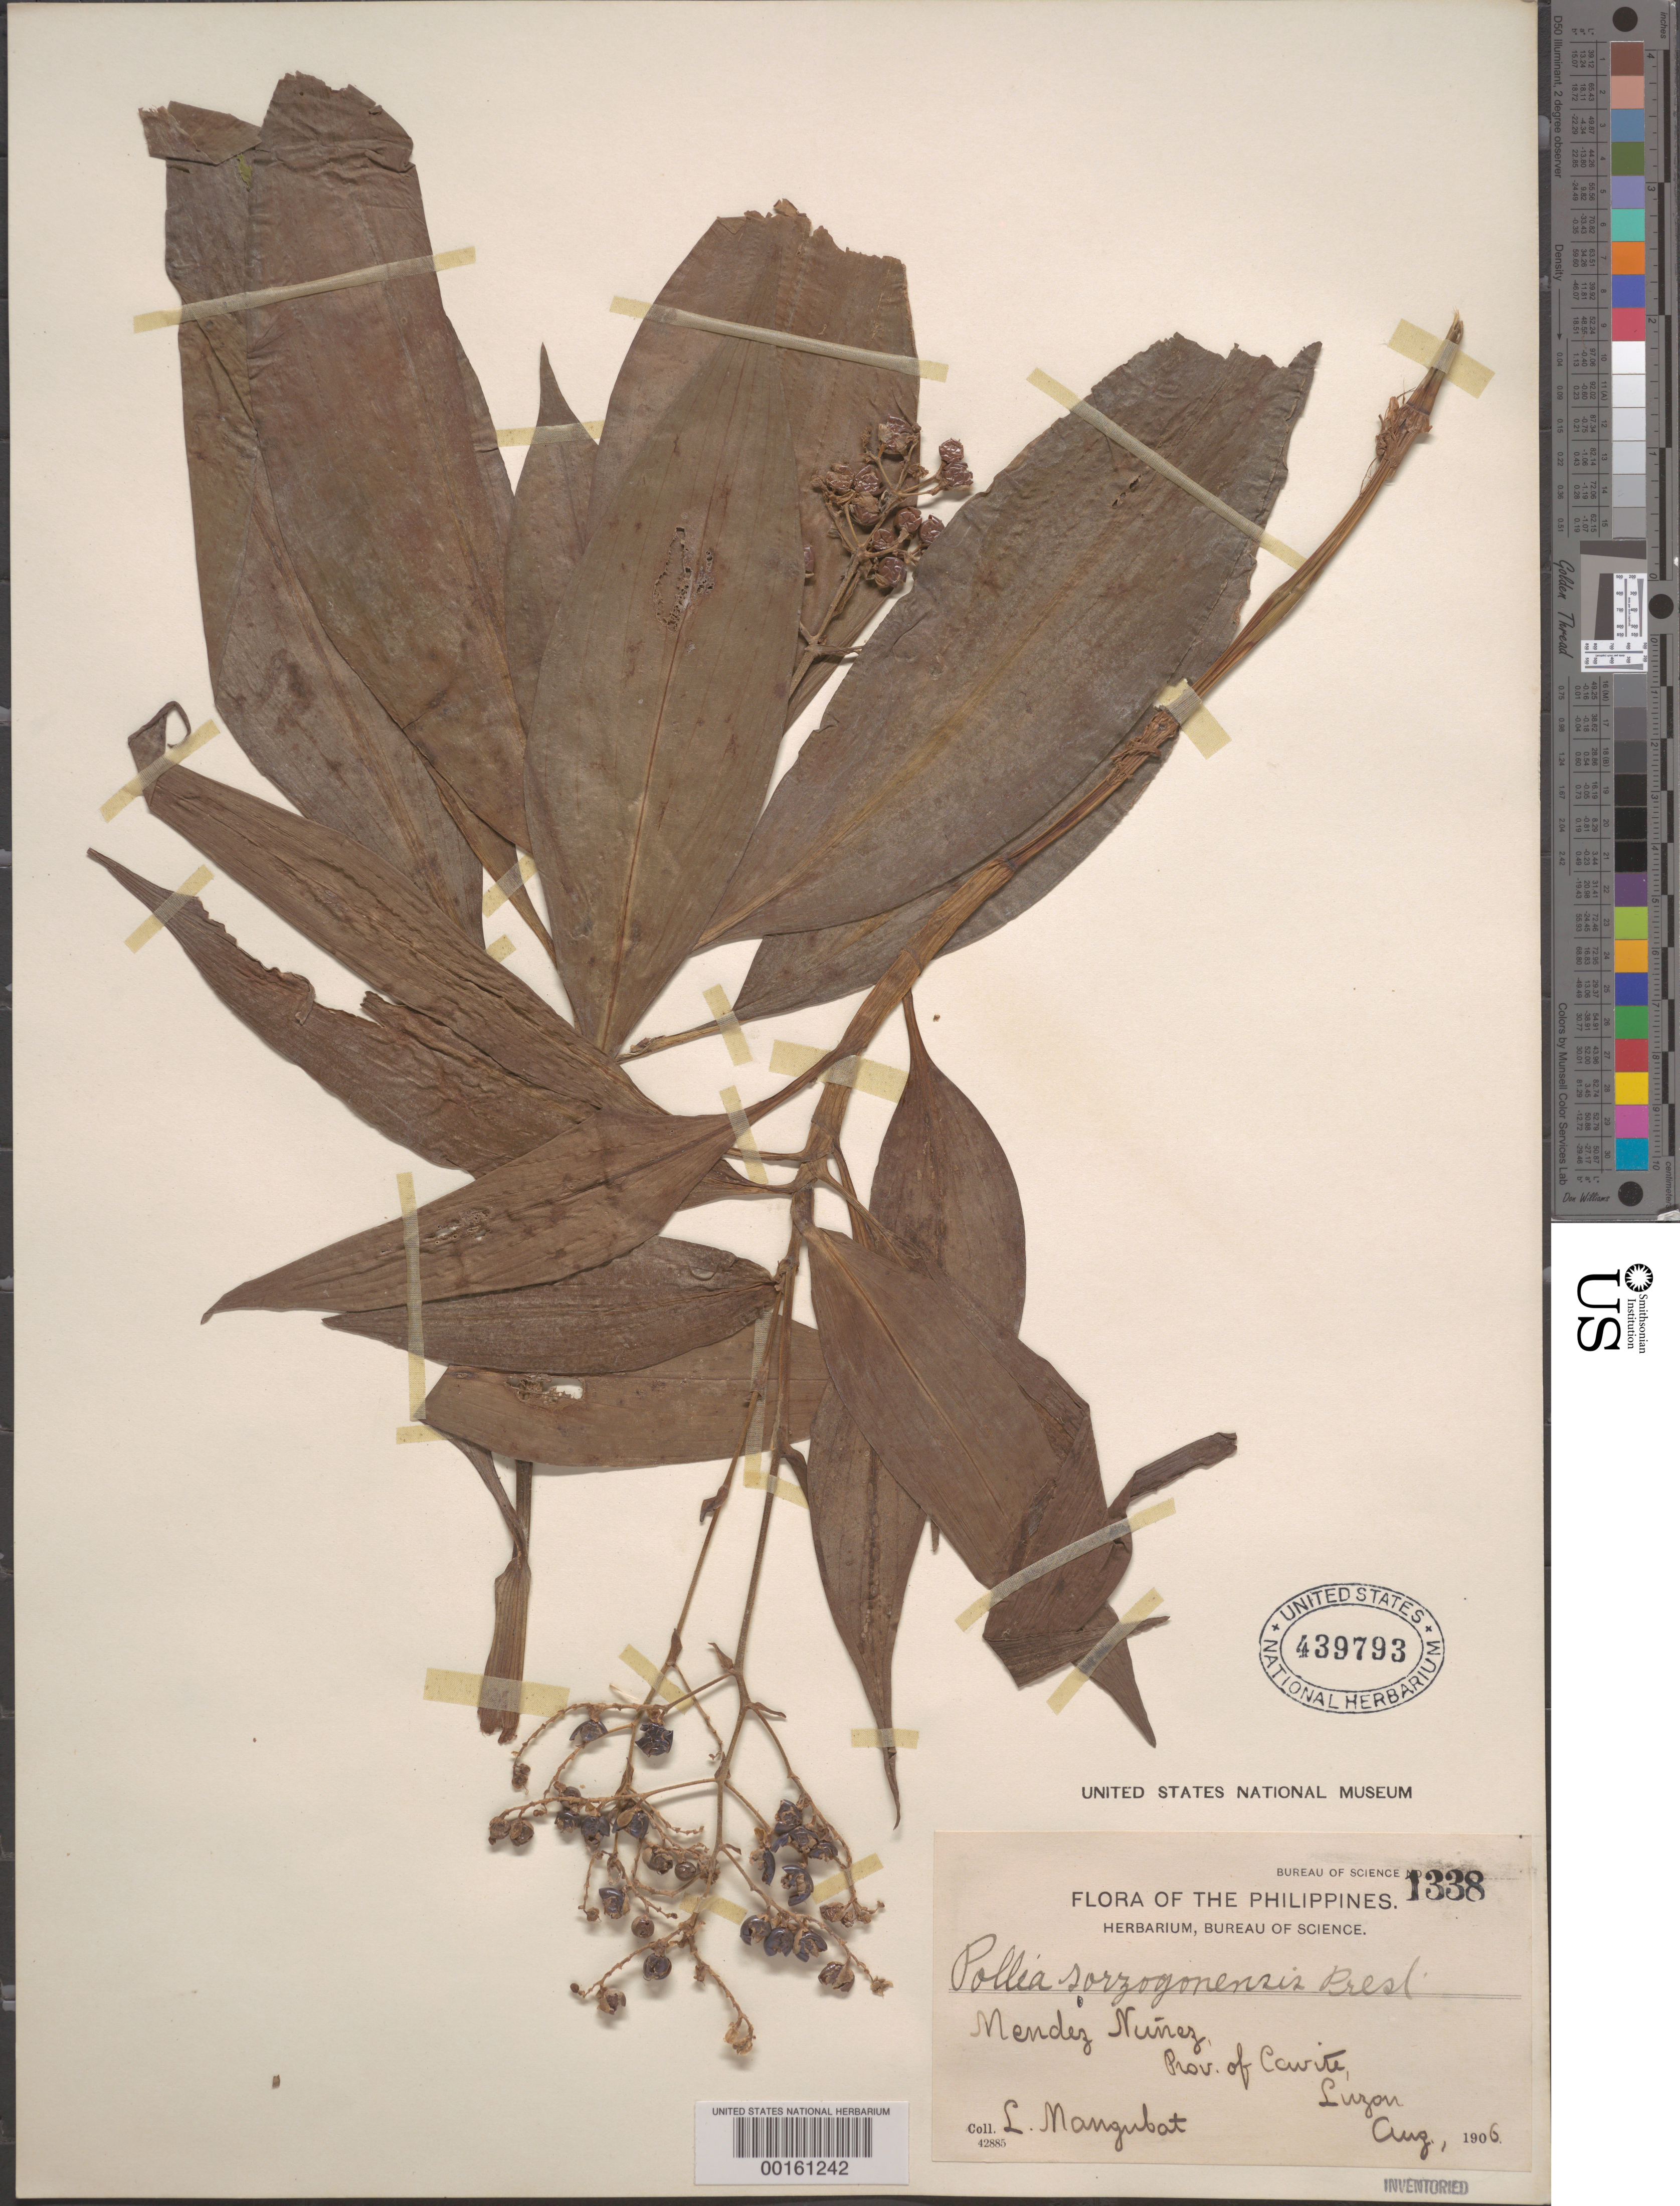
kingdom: Plantae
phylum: Tracheophyta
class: Liliopsida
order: Commelinales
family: Commelinaceae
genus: Pollia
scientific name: Pollia secundiflora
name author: (Blume) Bakh. f.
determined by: Strong, Mark T., (BOT), Smithsonian Institution - National Museum of Natural History (UNITED STATES)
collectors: L. Mangubat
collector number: Bur. Sci. 1338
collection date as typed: Aug 1906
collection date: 1906-08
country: Philippines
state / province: Calabarzon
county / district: Cavite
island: Luzon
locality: Mendez nunez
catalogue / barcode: US 439793